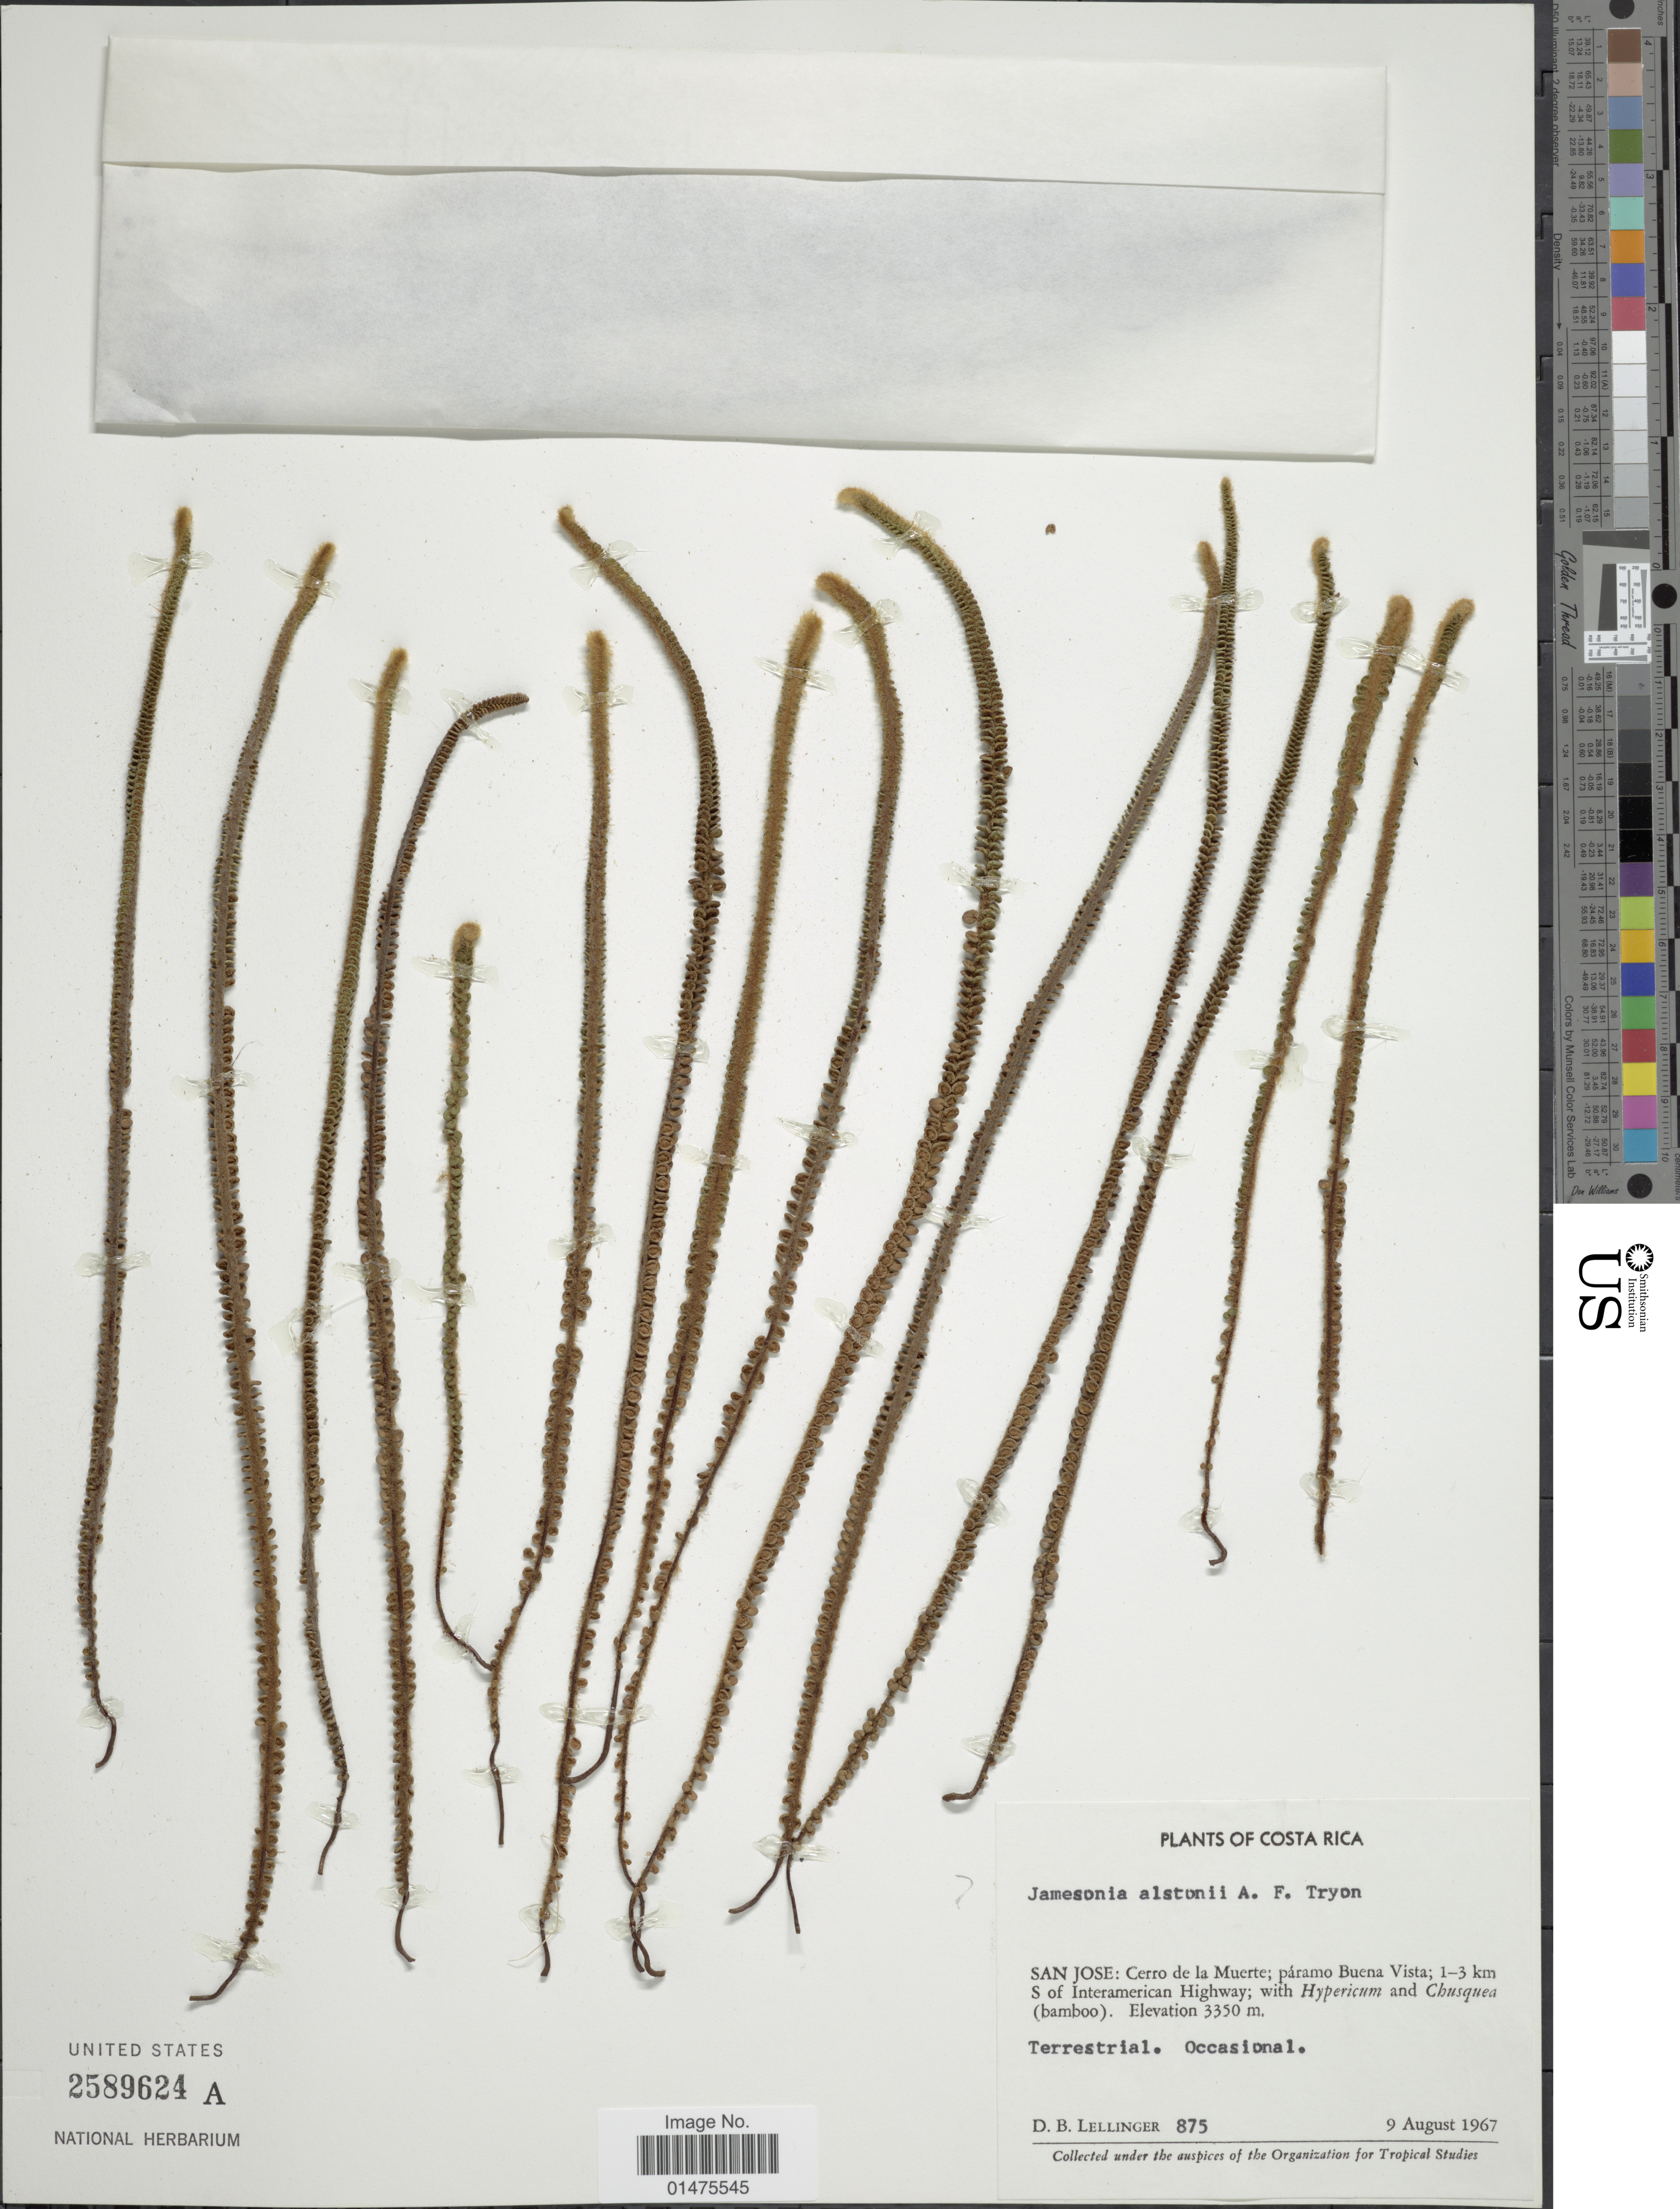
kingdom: Plantae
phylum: Tracheophyta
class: Polypodiopsida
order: Polypodiales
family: Pteridaceae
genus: Jamesonia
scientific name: Jamesonia alstonii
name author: A.F. Tryon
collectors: D. B. Lellinger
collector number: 875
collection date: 1967-08-09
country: Costa Rica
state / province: San José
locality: Cerro de la Muerte; páramo Buena Vista; 1-3 km S of Interamerican Highway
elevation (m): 3350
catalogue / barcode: US 2589624A